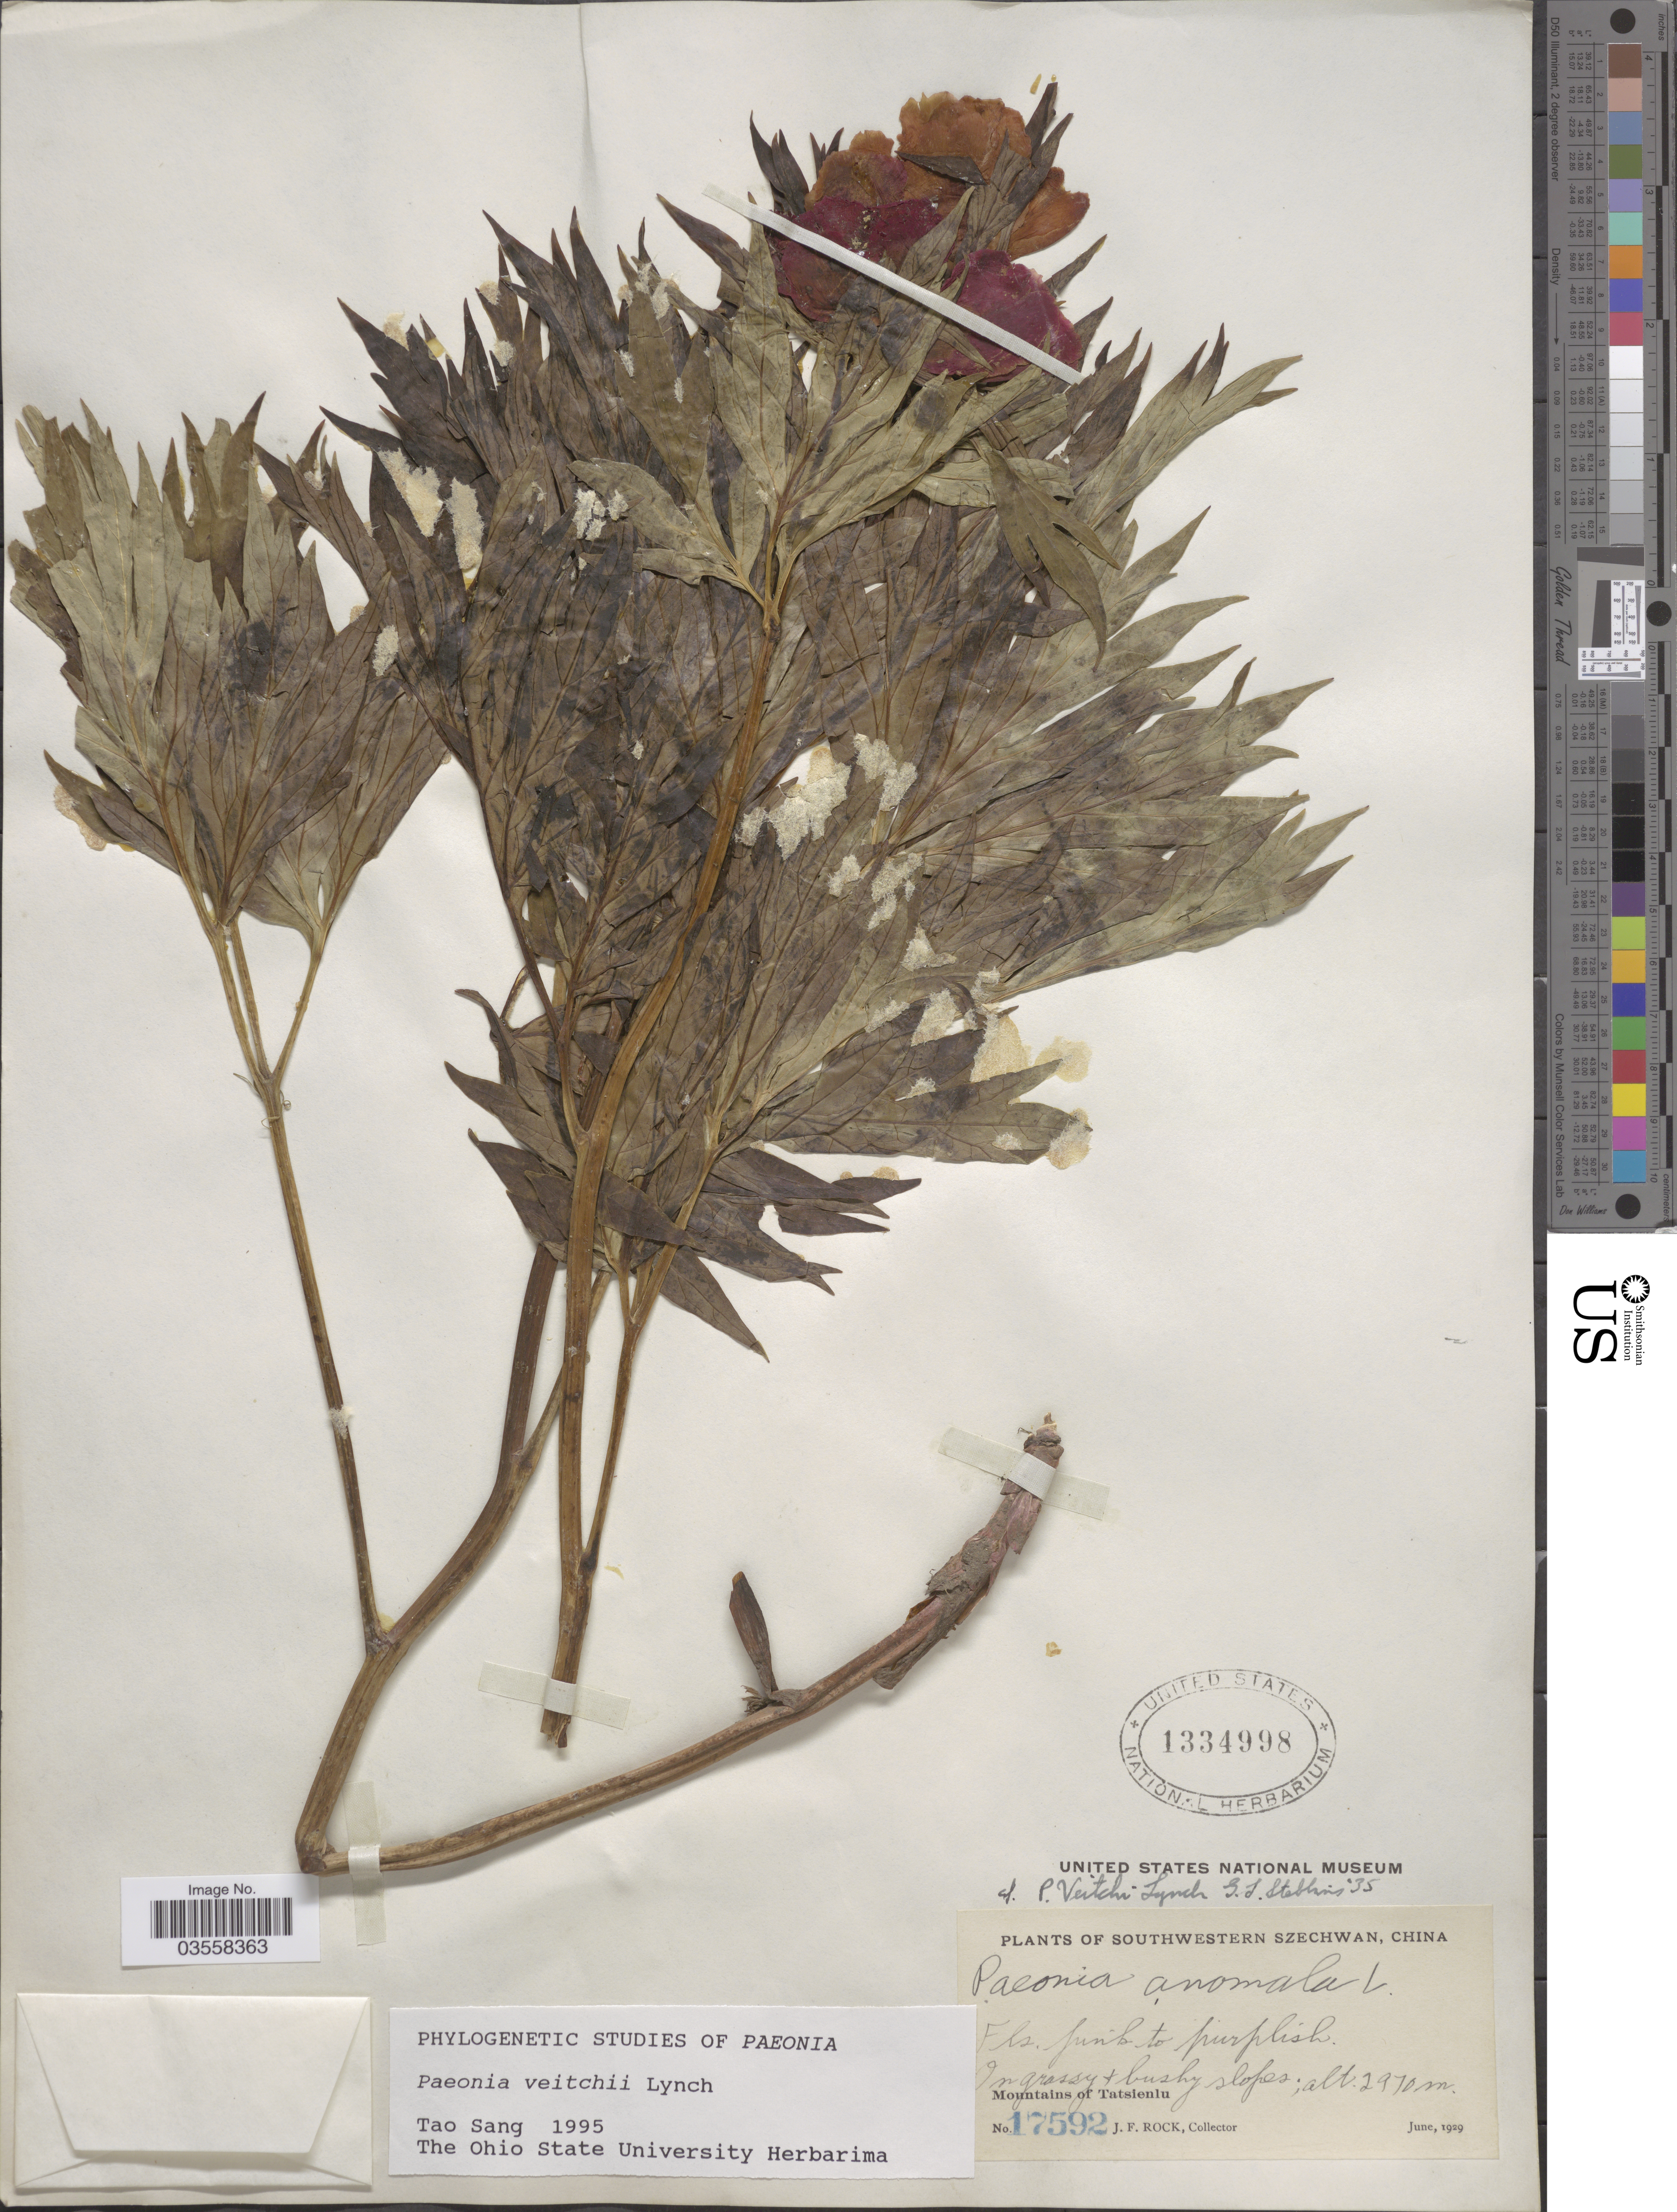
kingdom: Plantae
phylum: Tracheophyta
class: Magnoliopsida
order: Saxifragales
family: Paeoniaceae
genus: Paeonia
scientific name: Paeonia anomala subsp. veitchii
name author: (Lynch) D.Y. Hong & K.Y. Pan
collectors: J. Rock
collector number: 17592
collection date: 1929-06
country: China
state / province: Sichuan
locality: Southwestern Szechwan. Mountains of Tatsienlu.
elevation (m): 2970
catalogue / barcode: US 1334998